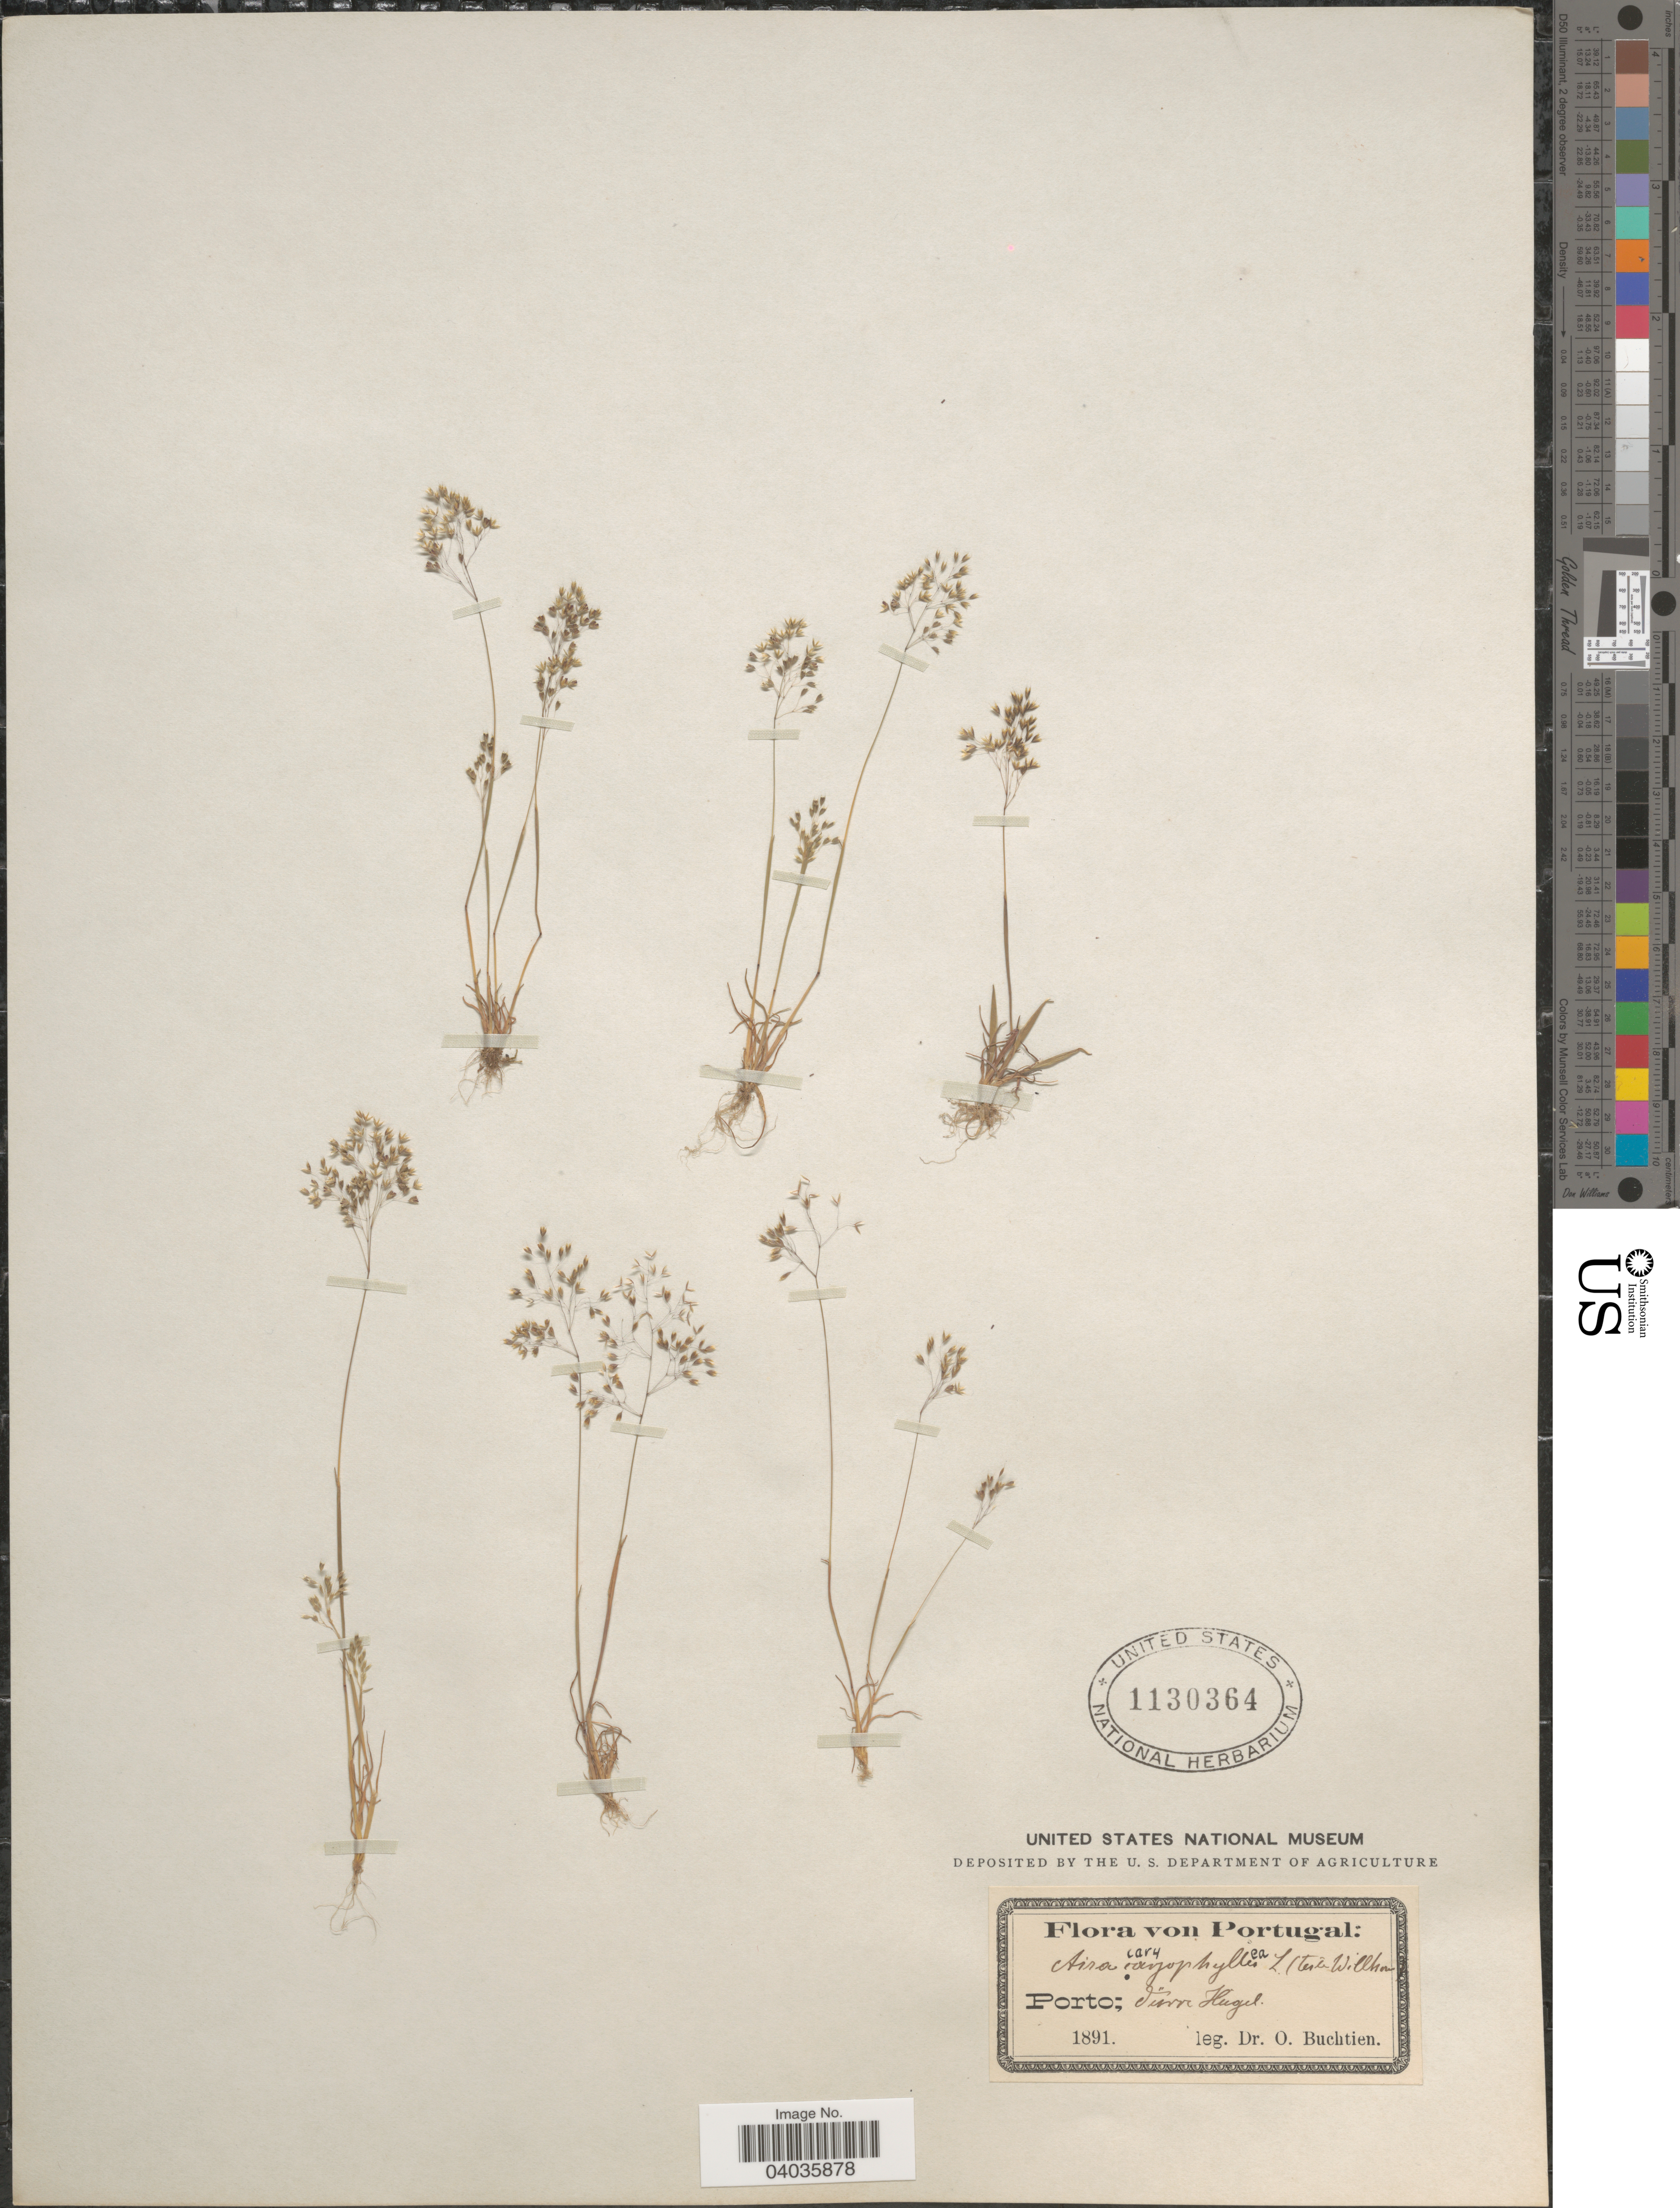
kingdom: Plantae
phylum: Tracheophyta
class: Liliopsida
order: Poales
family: Poaceae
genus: Aira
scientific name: Aira caryophyllea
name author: L.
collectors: O. Buchtien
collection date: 1891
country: Portugal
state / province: Porto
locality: Dürre Hugel.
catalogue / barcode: US 1130364